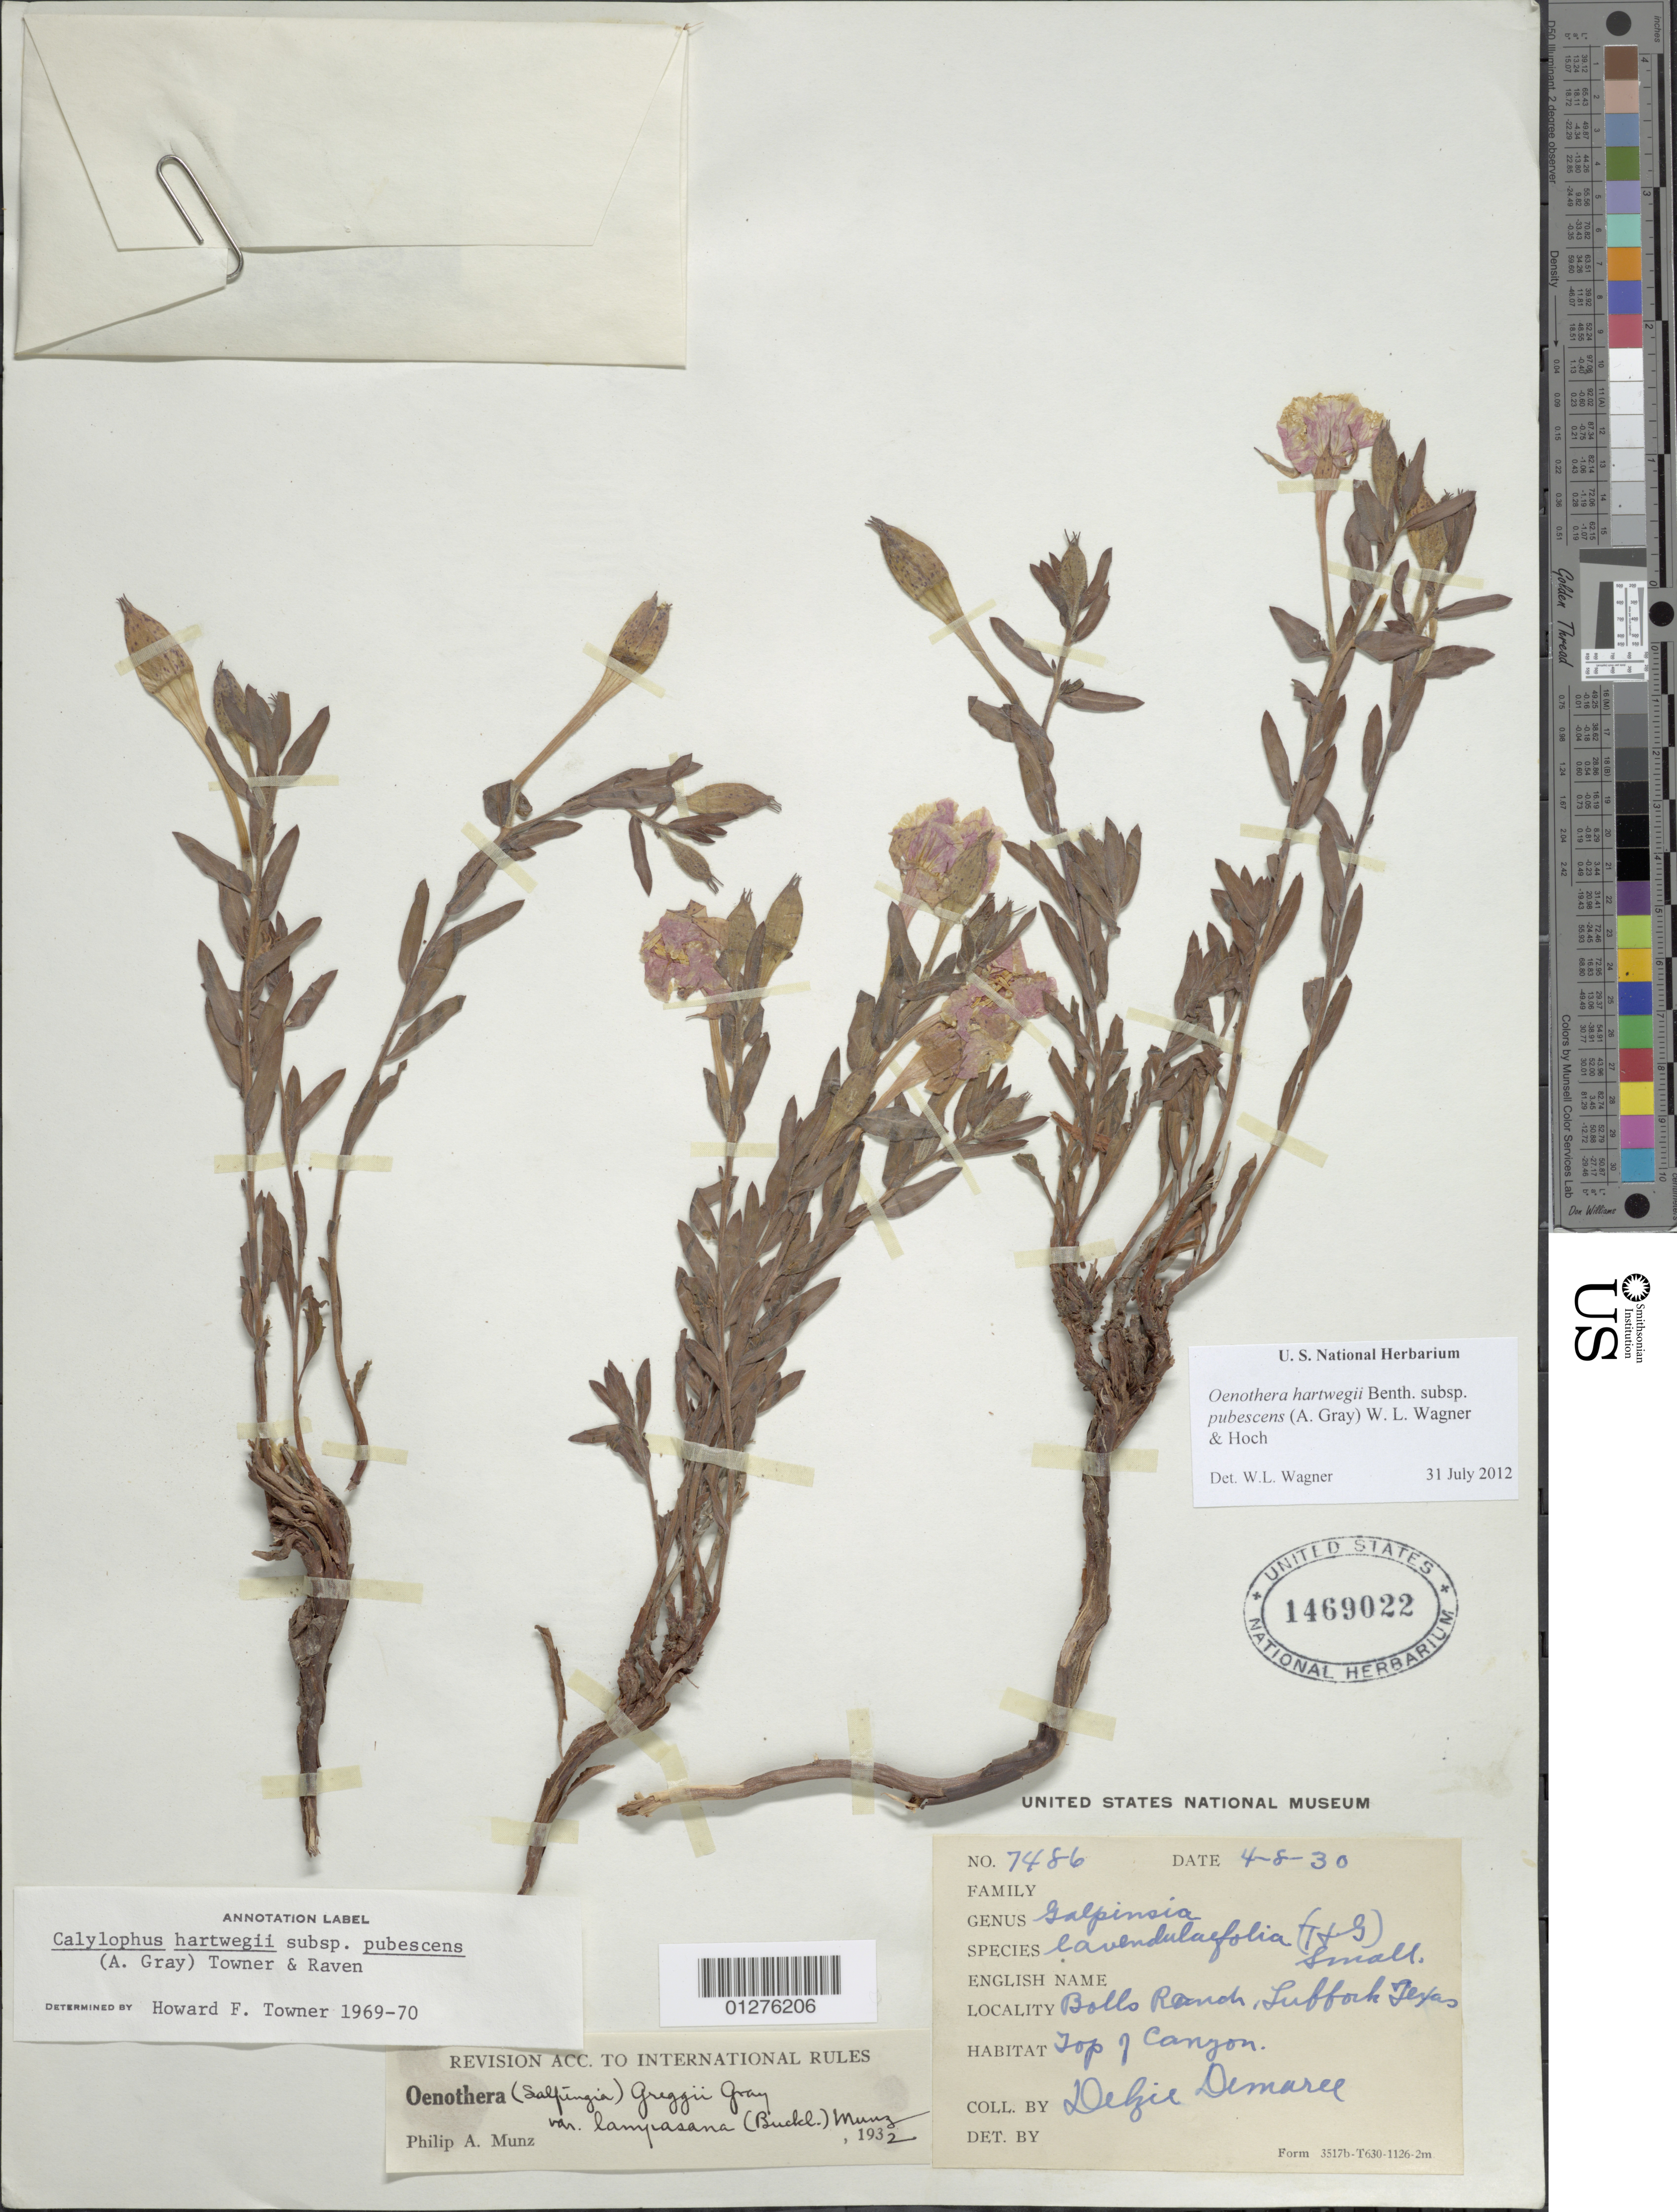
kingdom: Plantae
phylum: Tracheophyta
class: Magnoliopsida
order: Myrtales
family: Onagraceae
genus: Oenothera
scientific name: Oenothera hartwegii subsp. pubescens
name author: (A. Gray) W.L. Wagner & Hoch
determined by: Wagner, W. L., (BOT), Smithsonian Institution - National Museum of Natural History (UNITED STATES)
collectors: D. Demaree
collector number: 7486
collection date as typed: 4-8-30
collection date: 1930-04-08 or 1930-08-04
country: United States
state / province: Texas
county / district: Lubbock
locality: Bolls Ranch.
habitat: Top of canyon.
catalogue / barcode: US 1469022